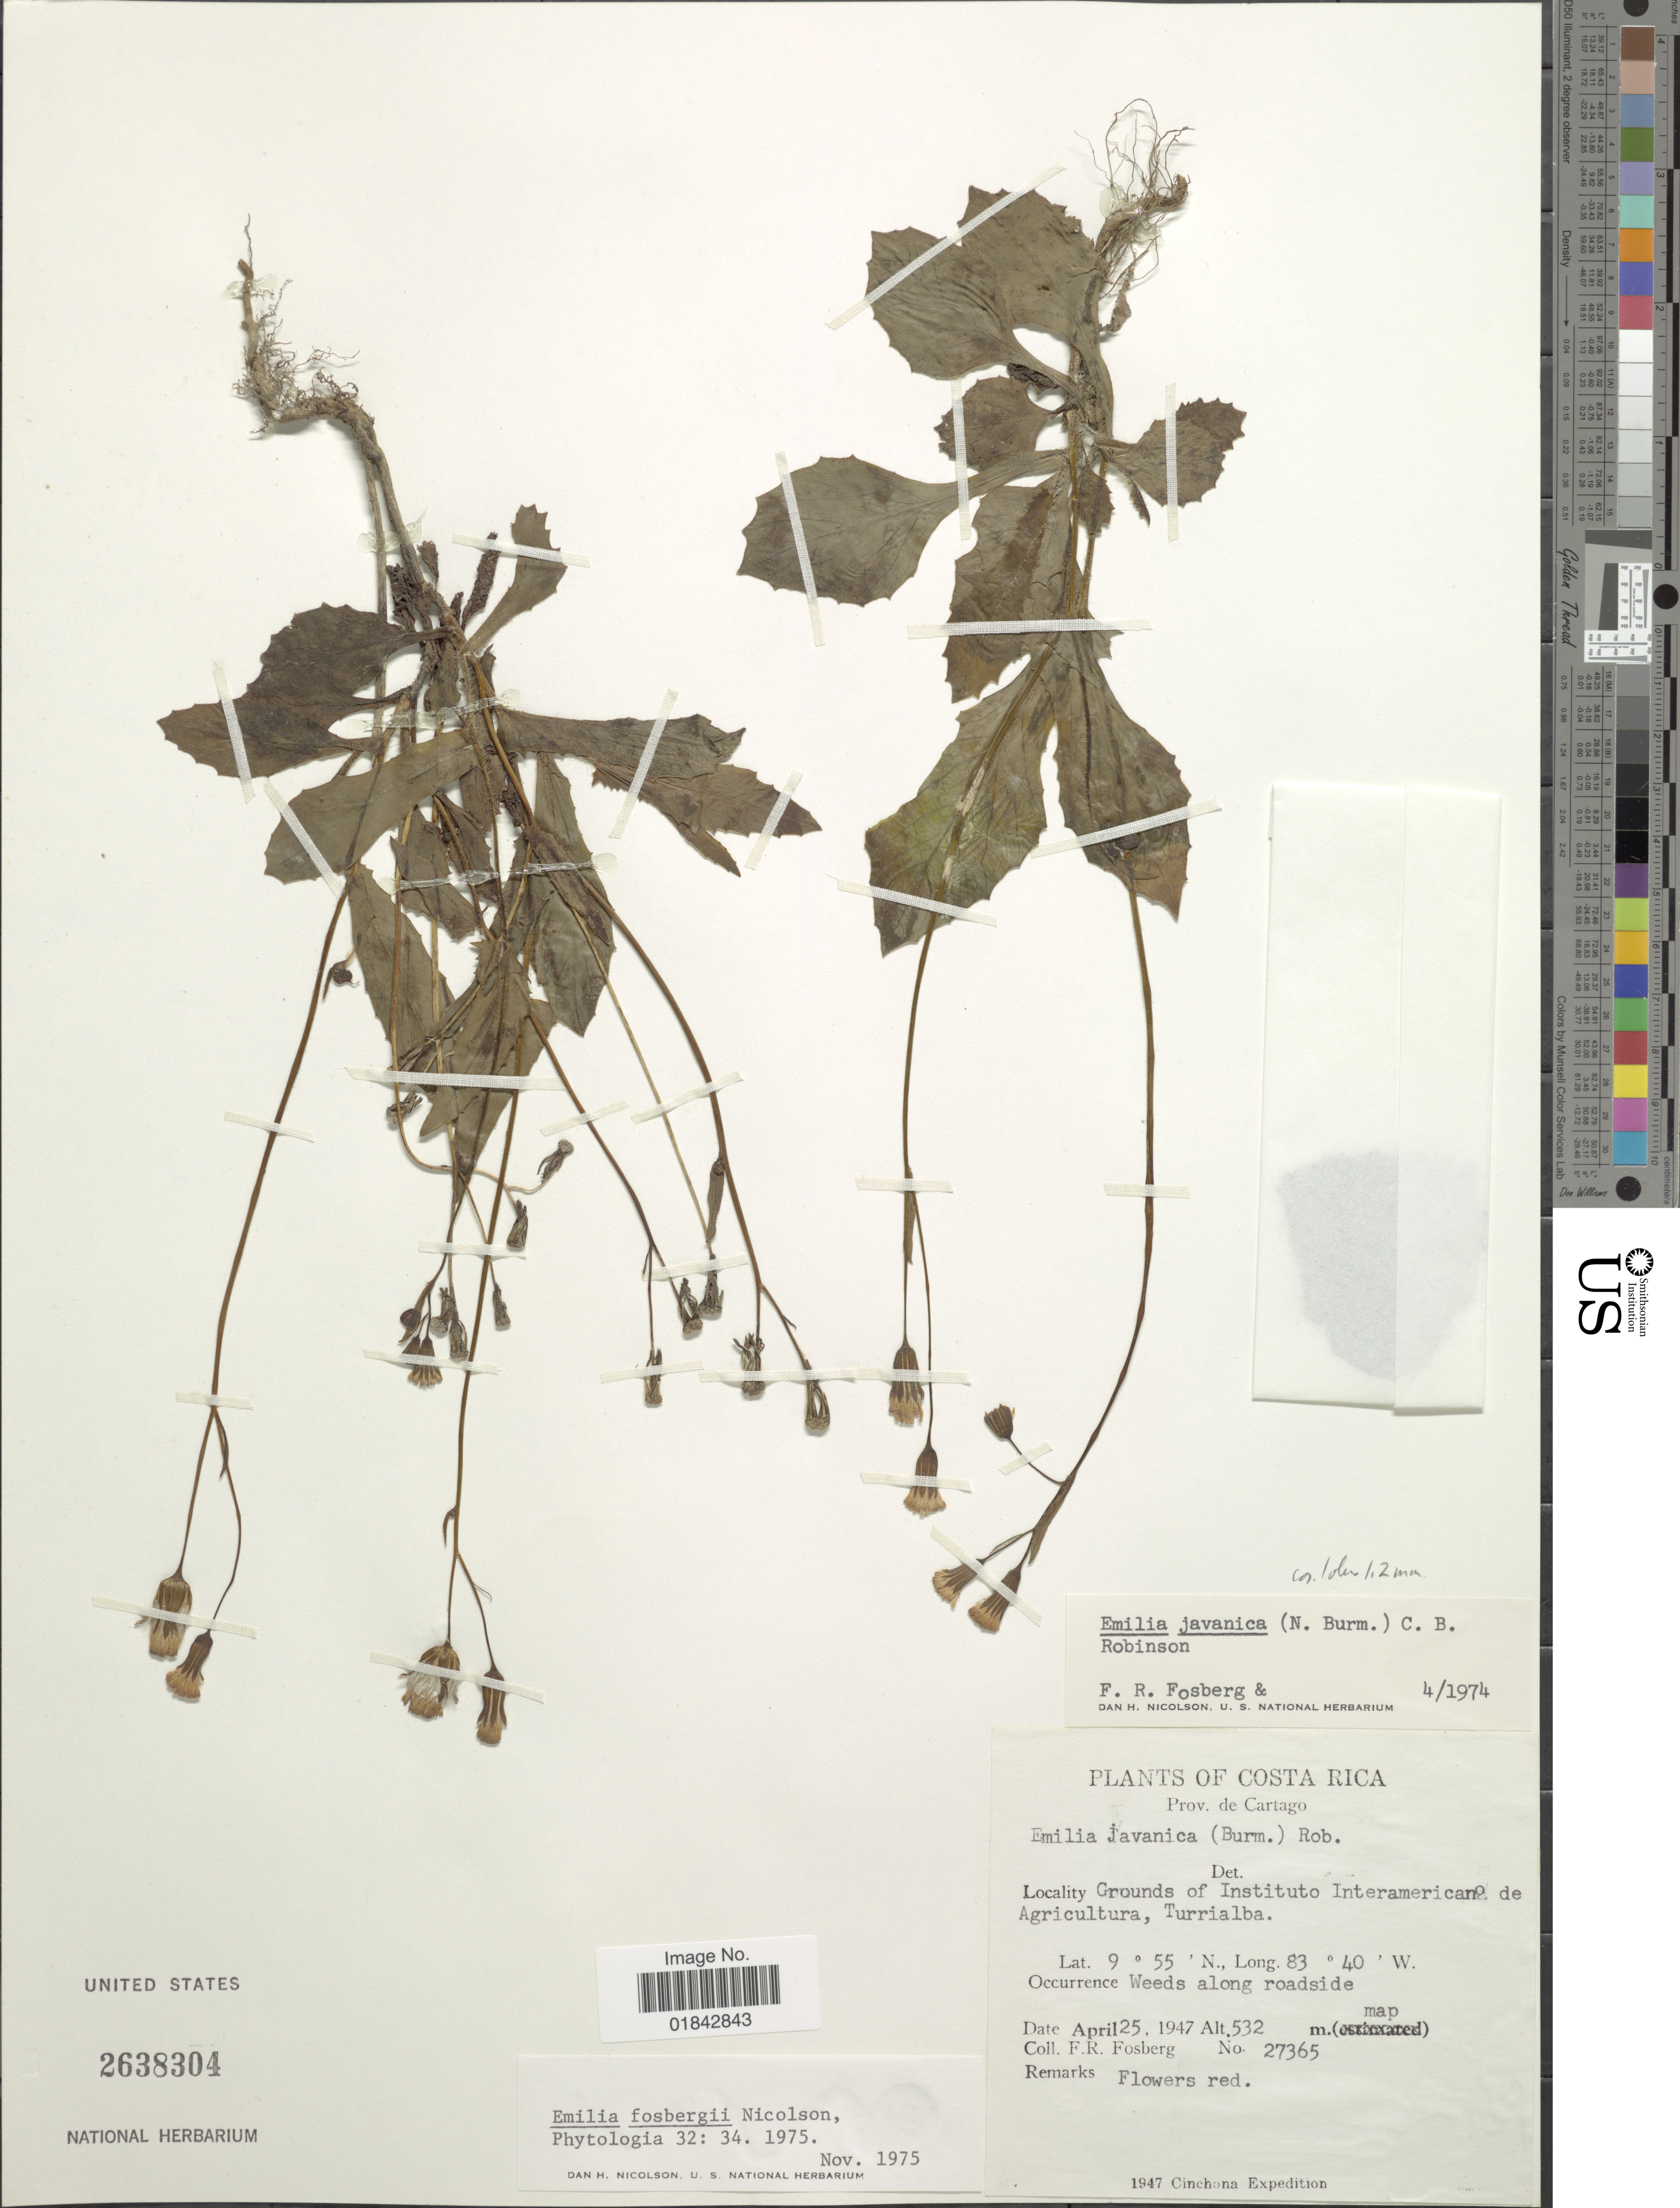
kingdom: Plantae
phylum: Tracheophyta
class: Magnoliopsida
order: Asterales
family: Asteraceae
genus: Emilia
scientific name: Emilia fosbergii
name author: Nicolson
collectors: F. R. Fosberg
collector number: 27365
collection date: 1947-04-25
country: Costa Rica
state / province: Cartago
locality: Grounds of Insituto Interamericano de Agricultura, Turrialba, weeds along roadside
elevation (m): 532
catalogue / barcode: US 2638304